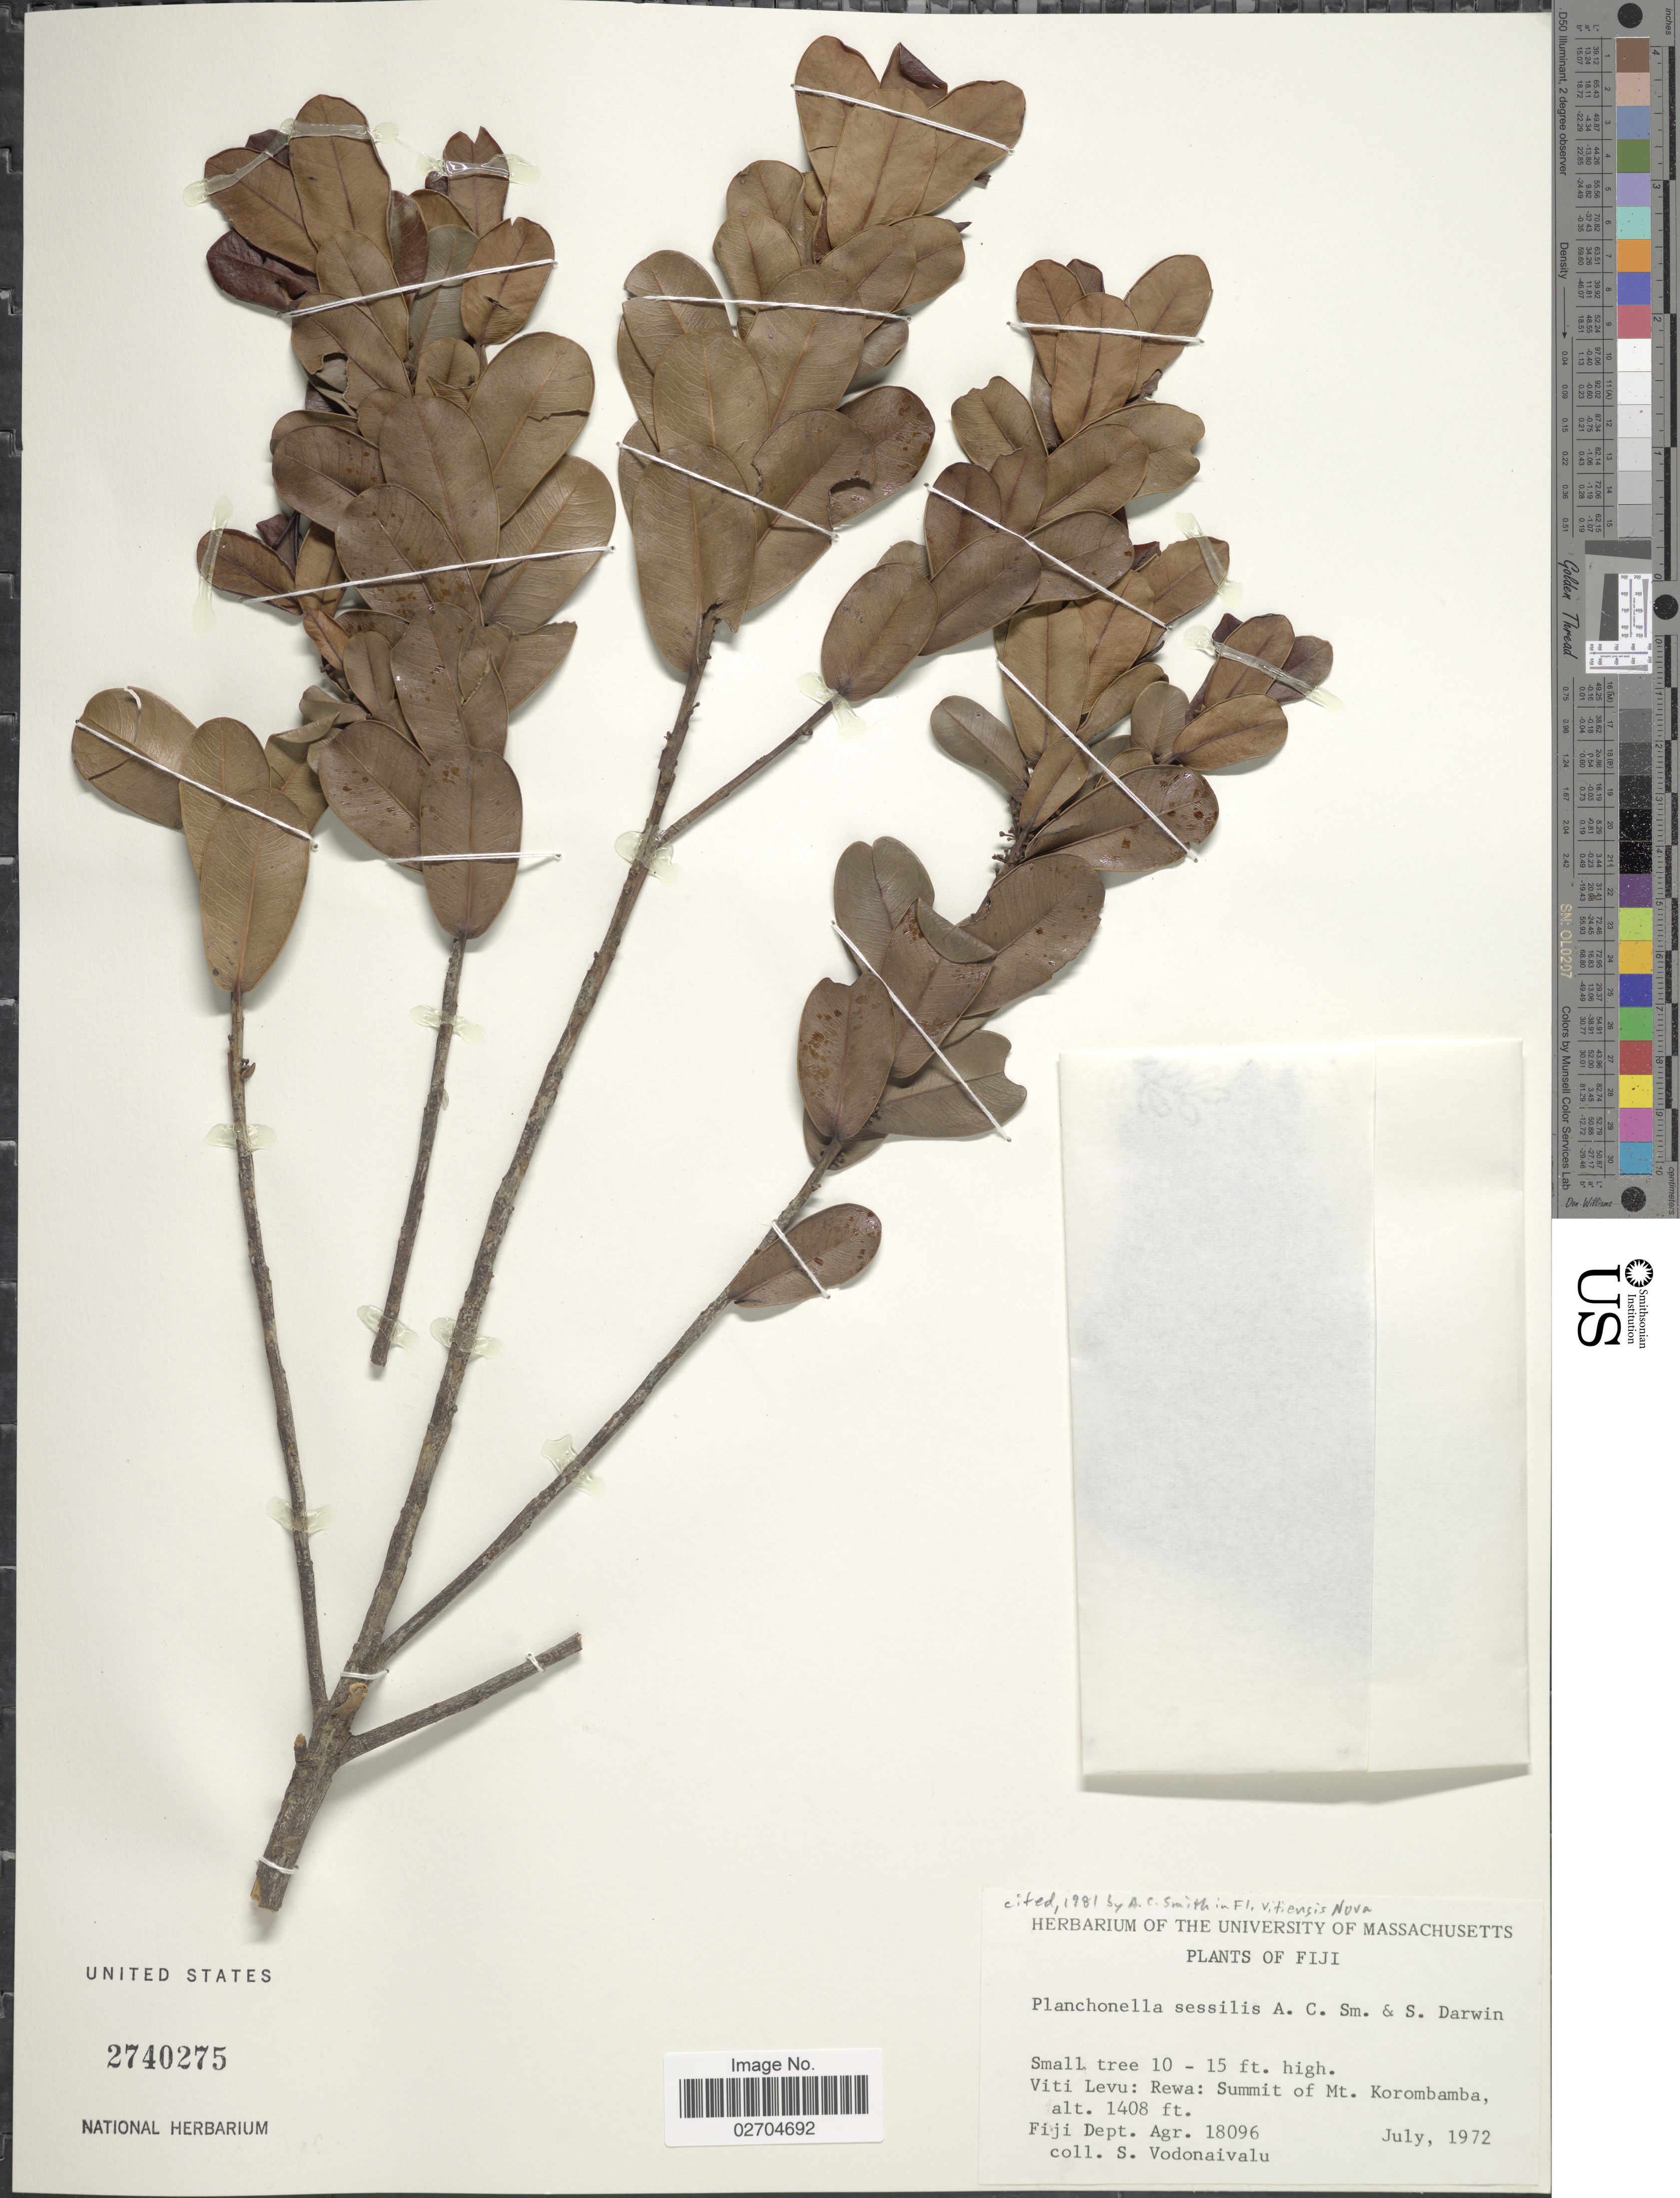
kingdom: Plantae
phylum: Tracheophyta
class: Magnoliopsida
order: Ericales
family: Sapotaceae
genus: Planchonella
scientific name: Planchonella sessilis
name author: A.C. Sm. & S.P. Darwin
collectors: S. Vodonaivalu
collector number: Fiji Dept. Agr. 18096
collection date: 1972-07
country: Fiji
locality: Viti Levu: Rewa: Summit of Mt. Korombamba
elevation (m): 429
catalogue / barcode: US 2740275